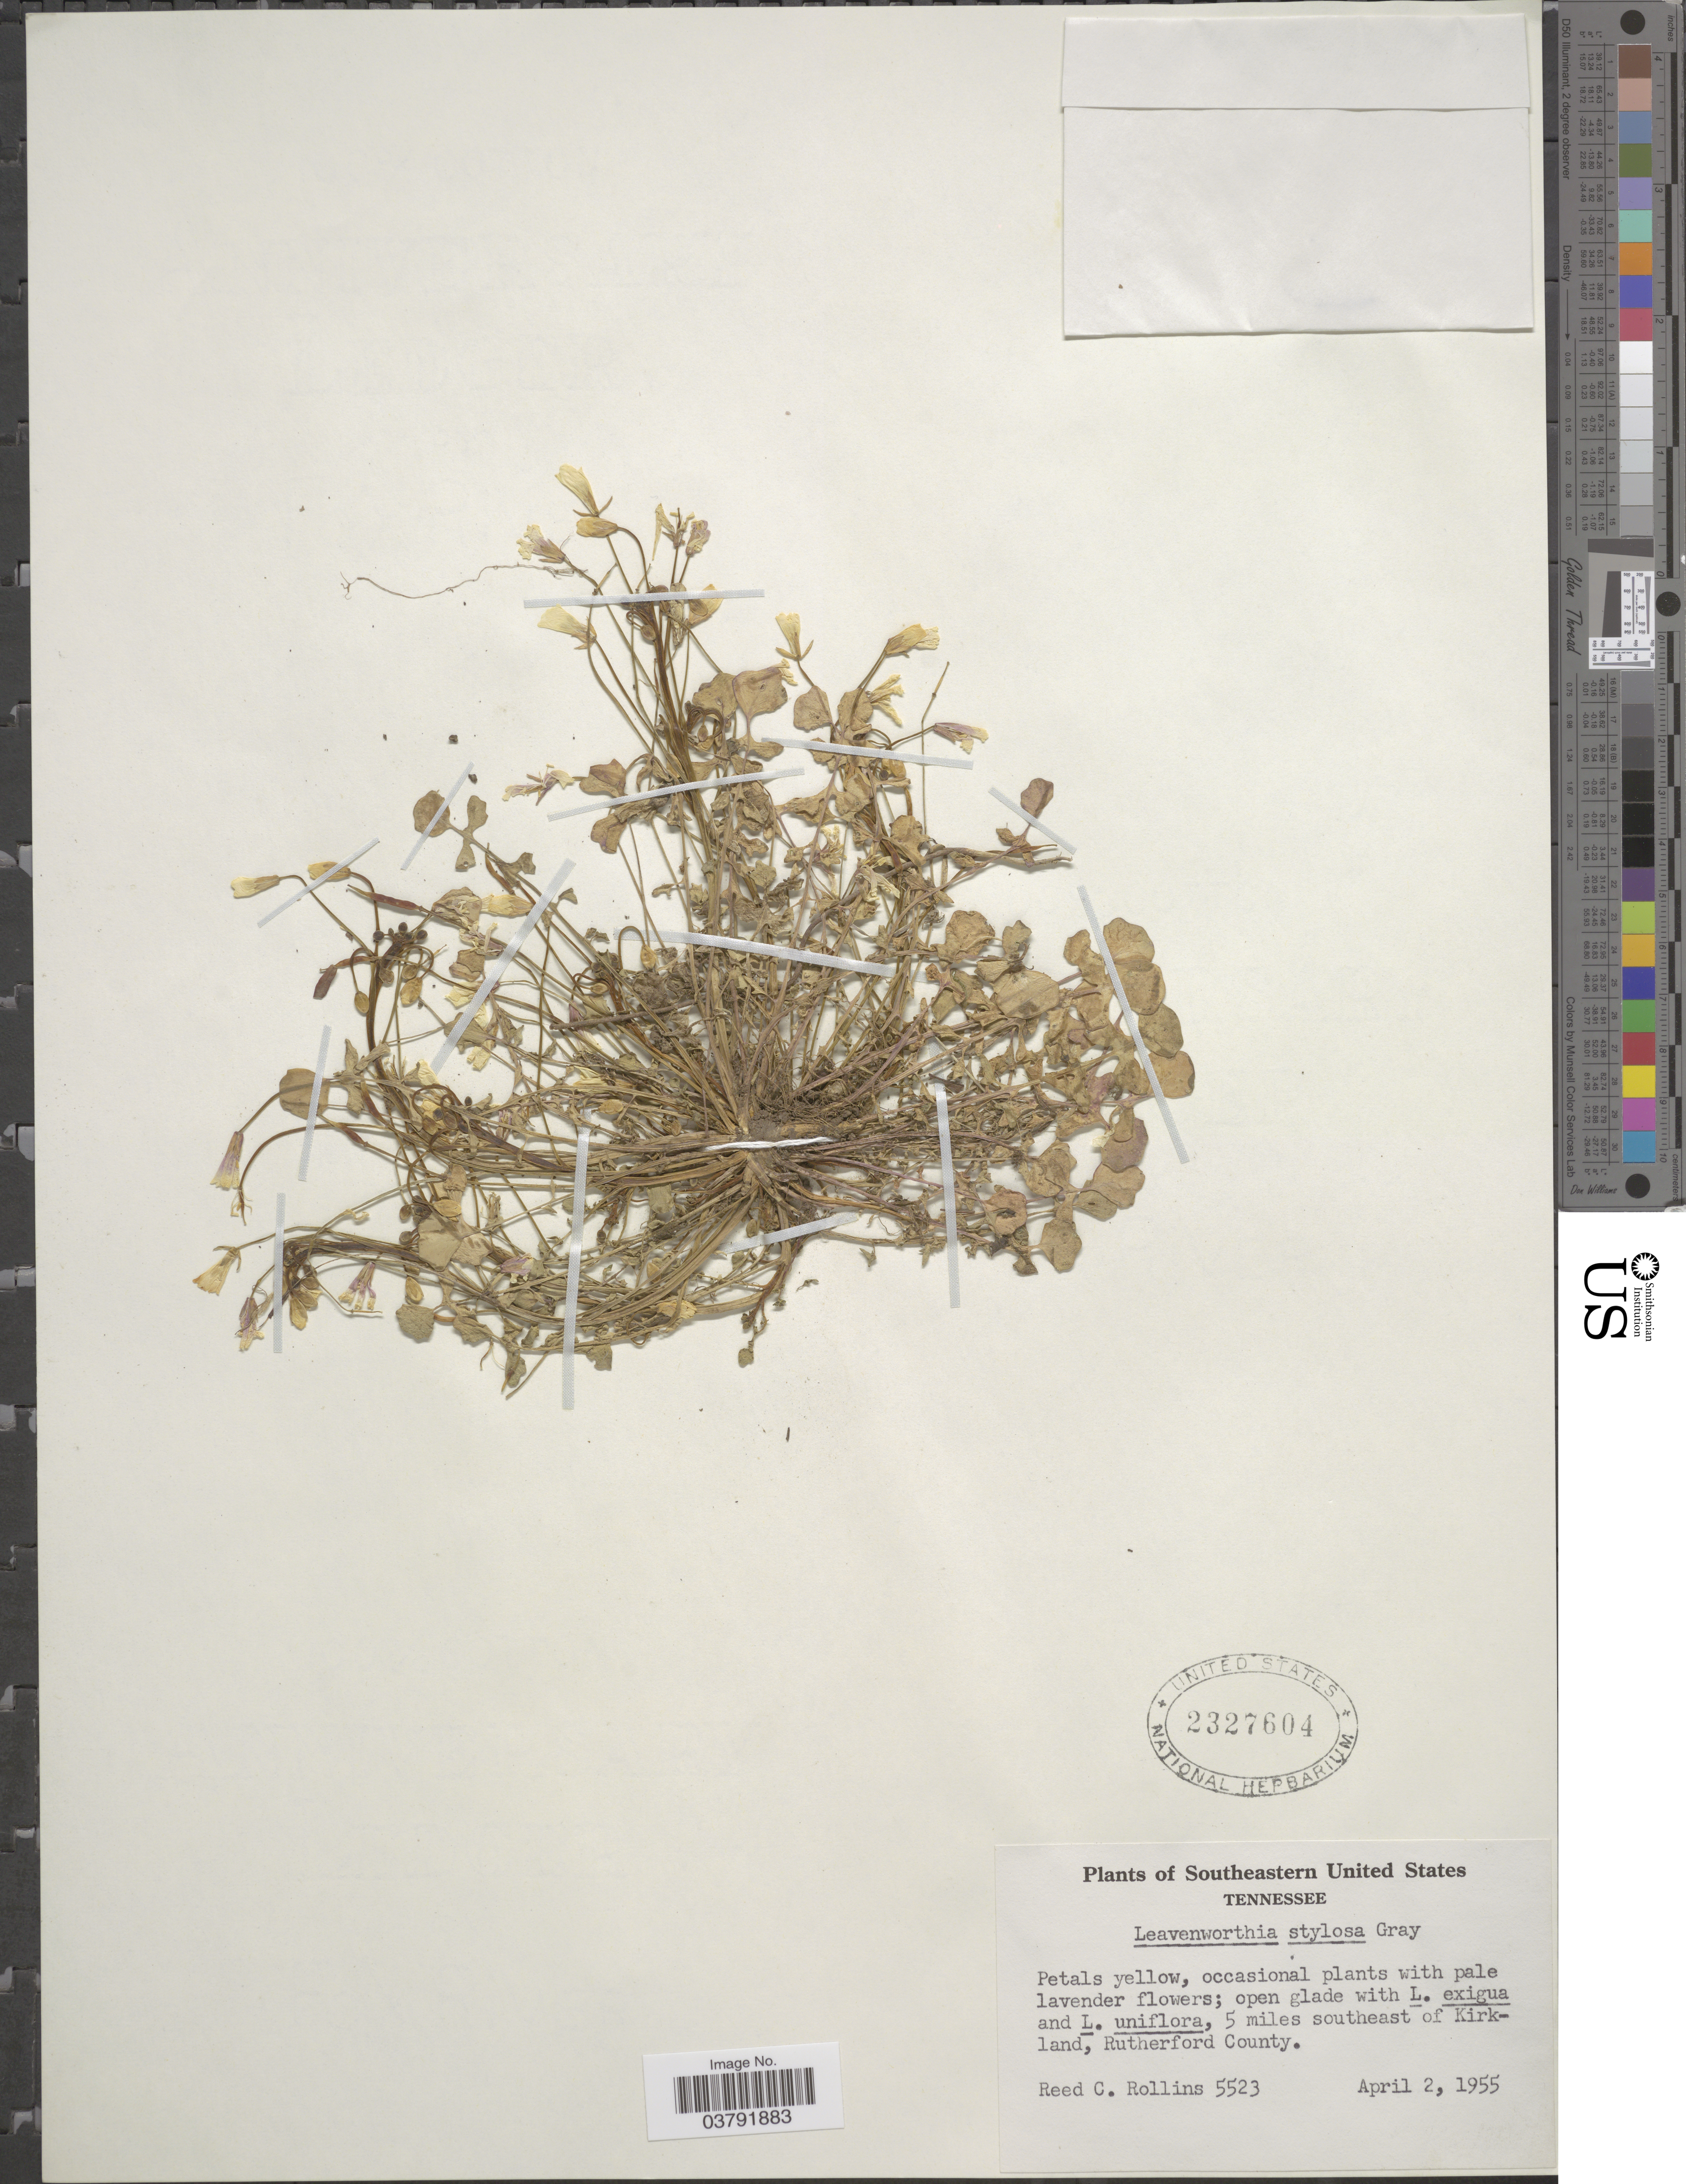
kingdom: Plantae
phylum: Tracheophyta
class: Magnoliopsida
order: Brassicales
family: Brassicaceae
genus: Leavenworthia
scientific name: Leavenworthia stylosa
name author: A. Gray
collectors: R. C. Rollins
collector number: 5523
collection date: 1955-04-02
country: United States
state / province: Tennessee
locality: Southeastern United States. 5 miles southeast of Kirkland, Rutherford County.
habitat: open glade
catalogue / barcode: US 2327604